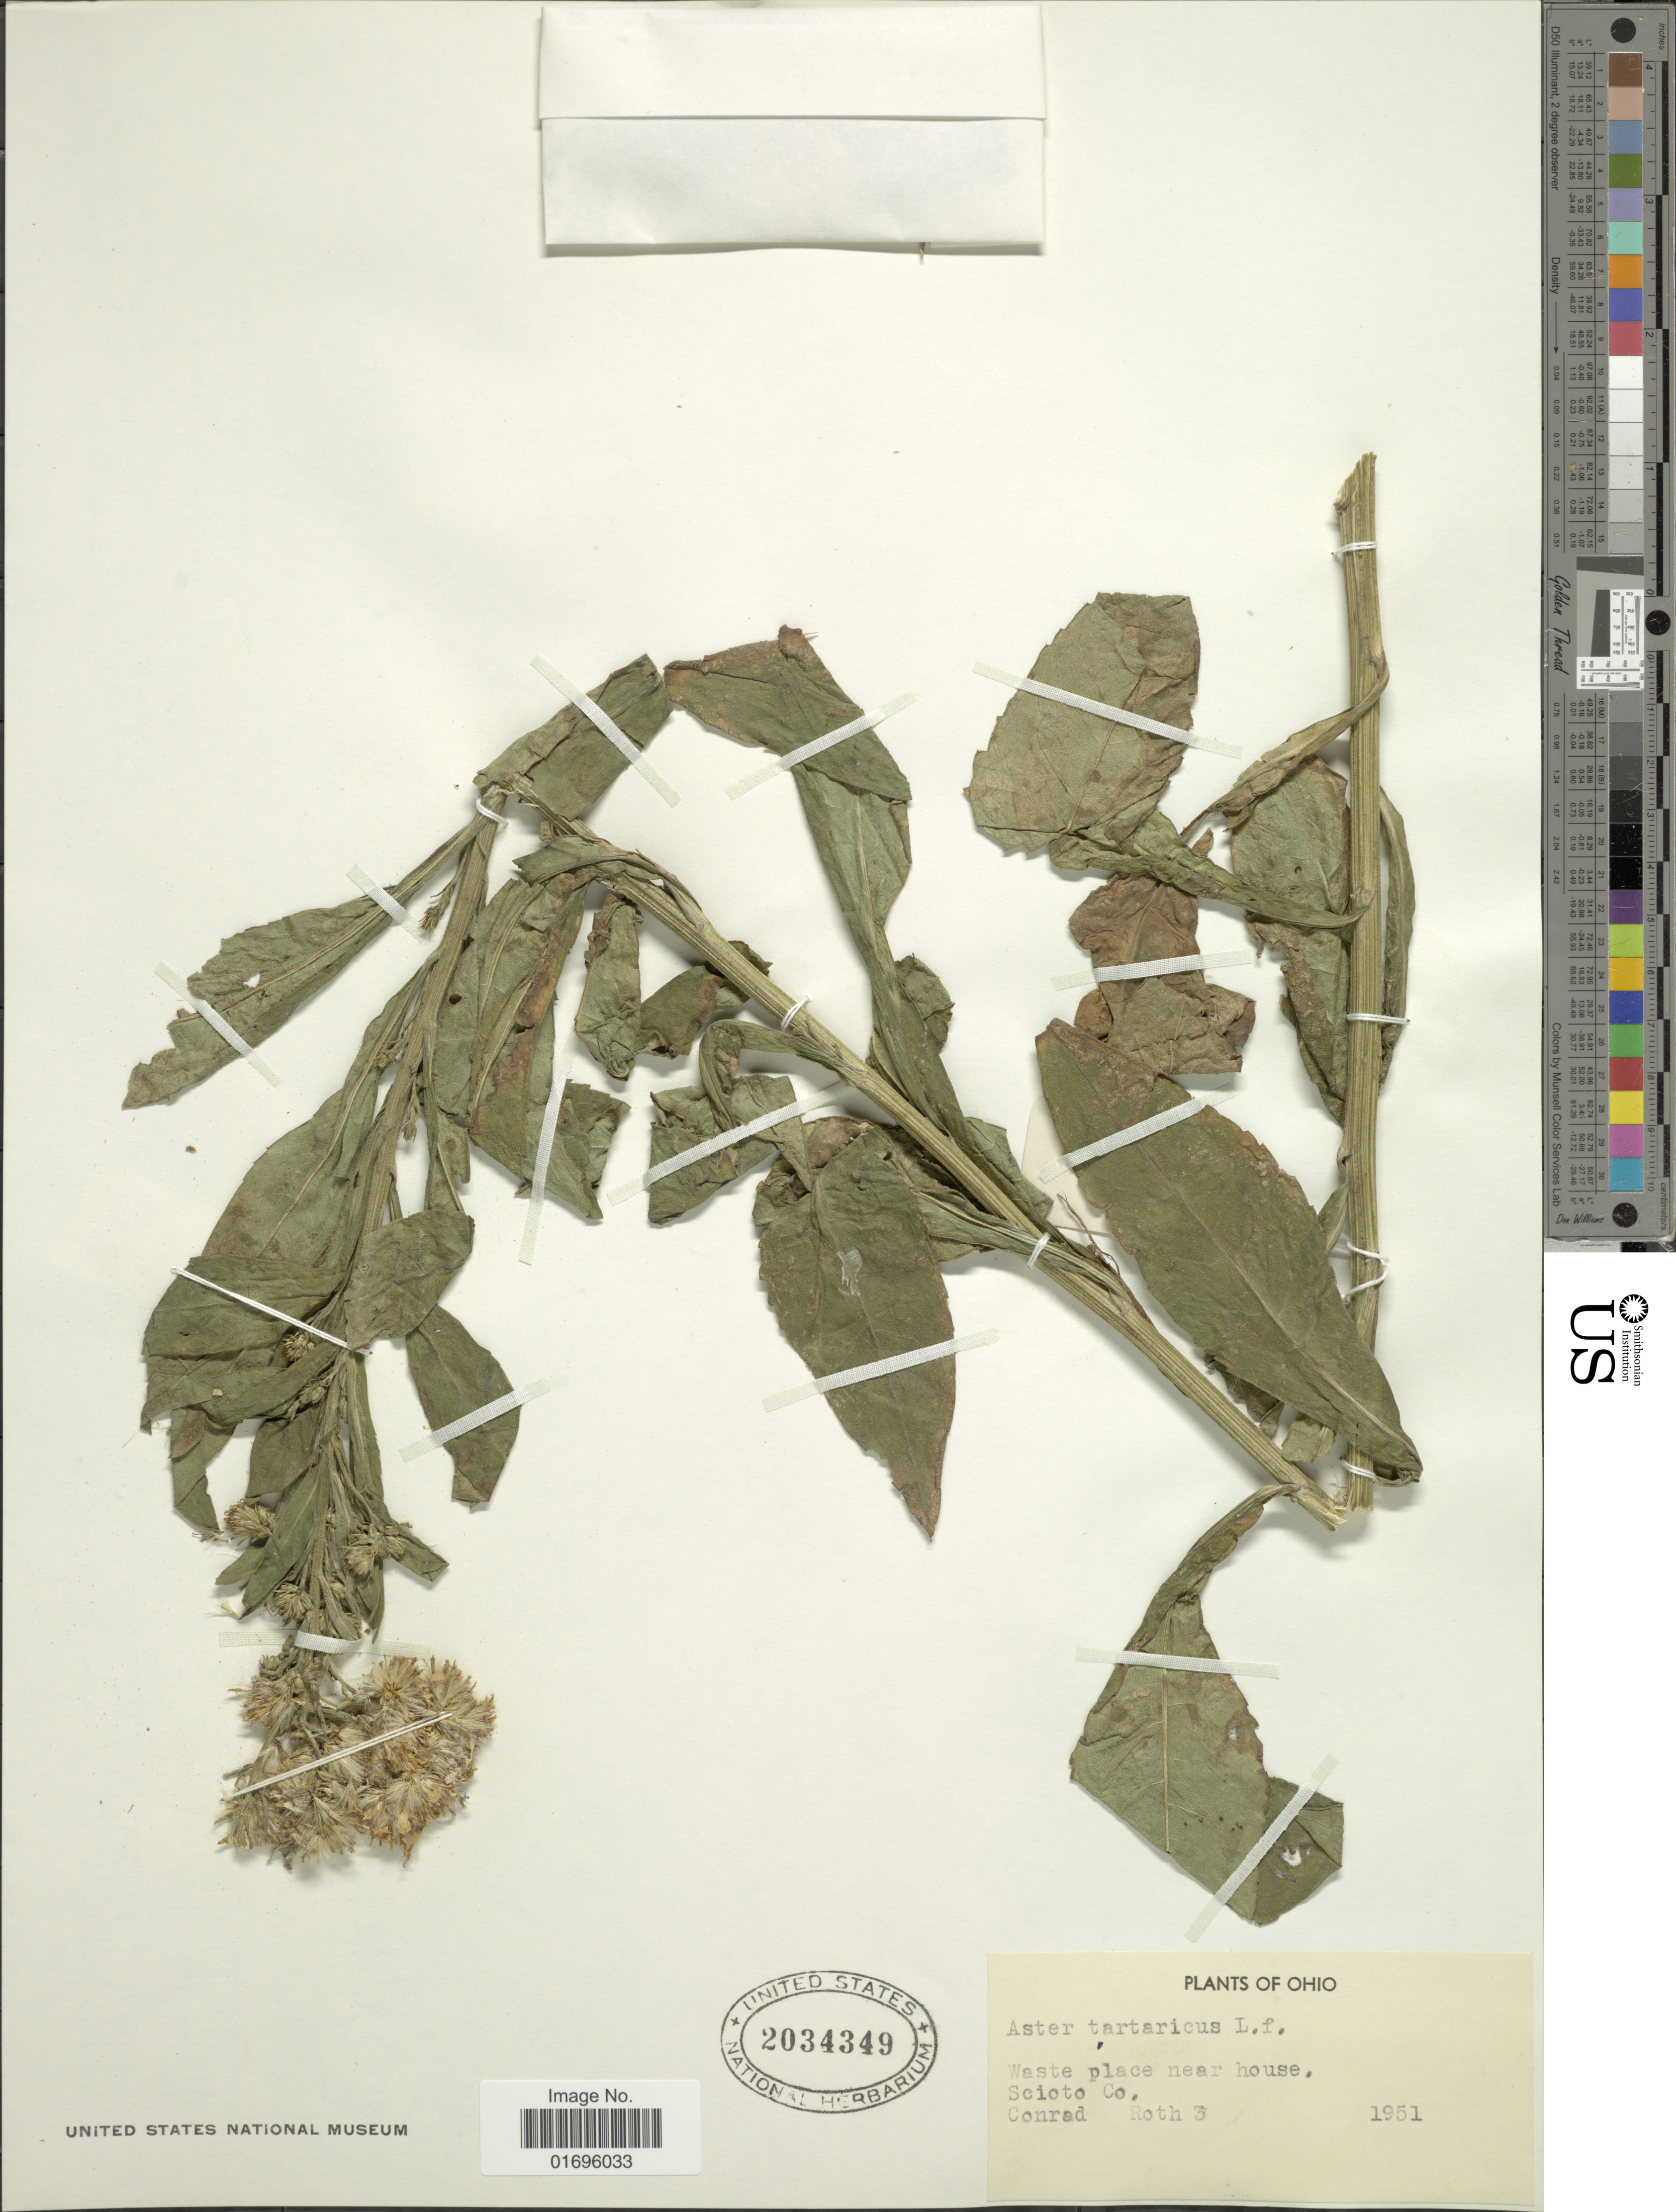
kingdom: Plantae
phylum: Tracheophyta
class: Magnoliopsida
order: Asterales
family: Asteraceae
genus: Aster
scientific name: Aster tataricus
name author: L. f.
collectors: C. Roth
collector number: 3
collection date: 1951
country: United States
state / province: Ohio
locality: Waste place near house, Scioto Co.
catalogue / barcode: US 2034349